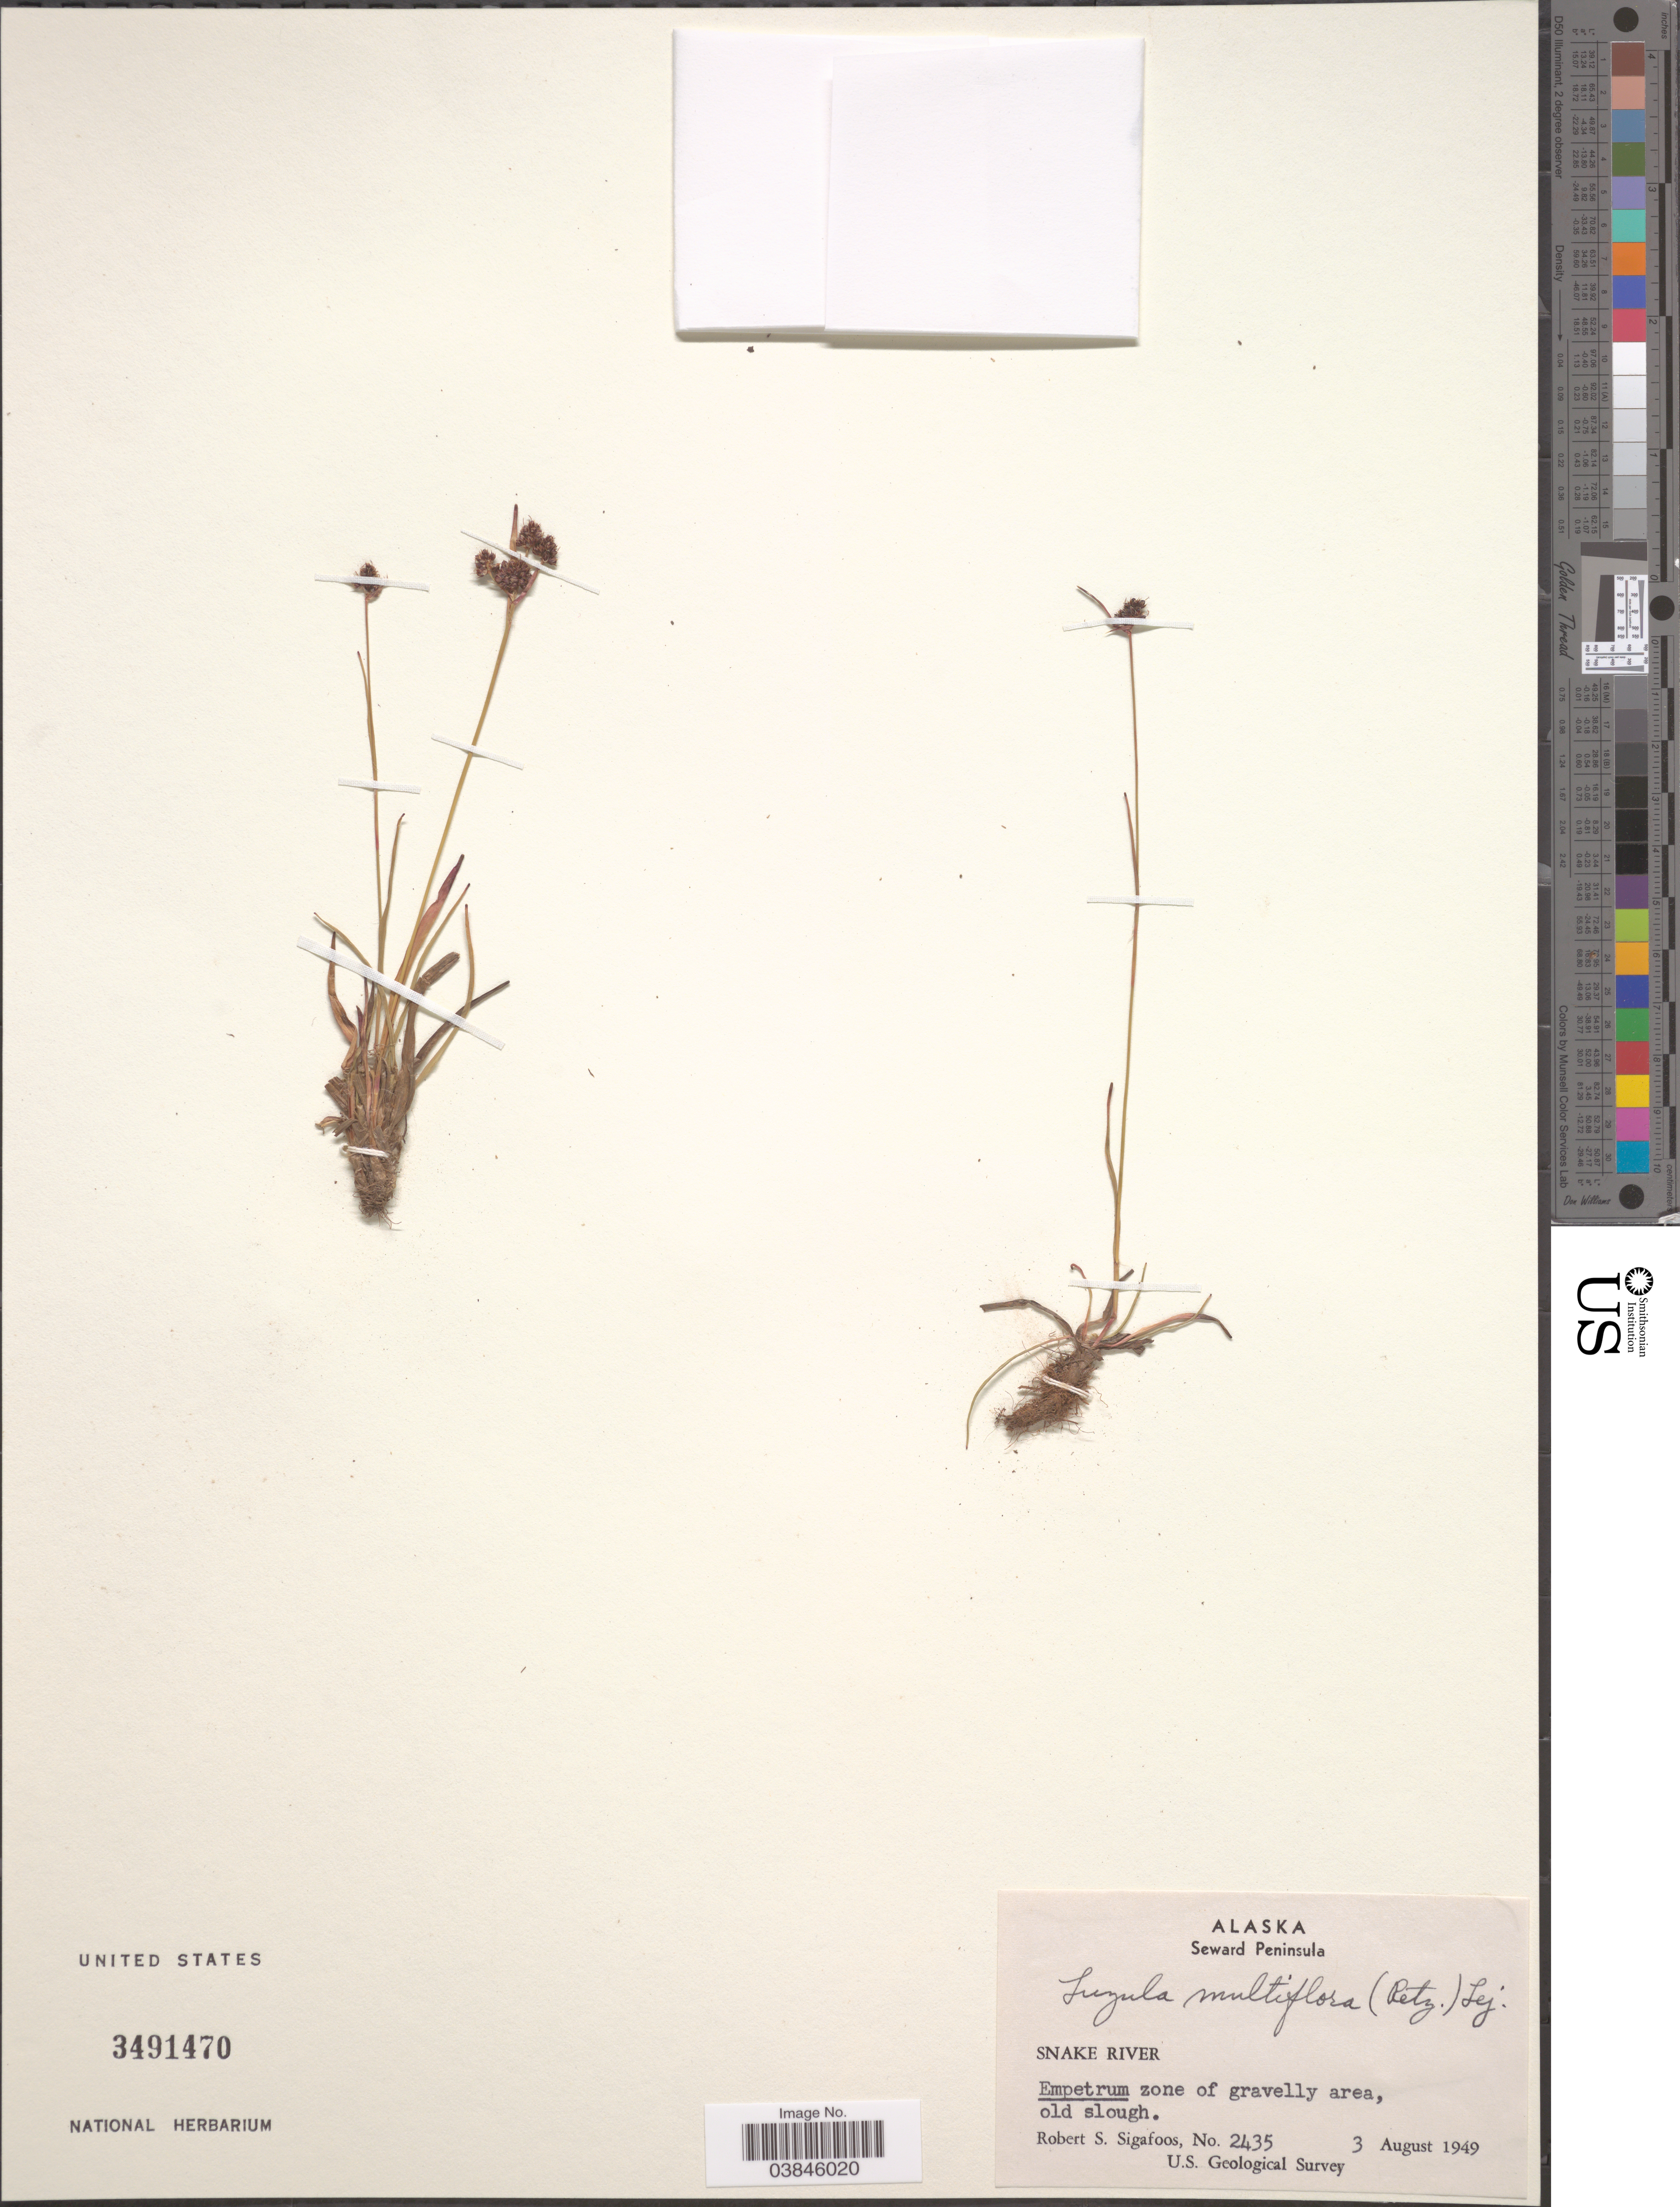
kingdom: Plantae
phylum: Tracheophyta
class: Liliopsida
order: Poales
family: Juncaceae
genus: Luzula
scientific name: Luzula multiflora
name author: (Ehrh.) Lej.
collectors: R. Sigafoos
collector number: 2435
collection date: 1949-08-03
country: United States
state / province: Alaska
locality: Seward Peninsula. Snake River.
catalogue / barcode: US 3491470